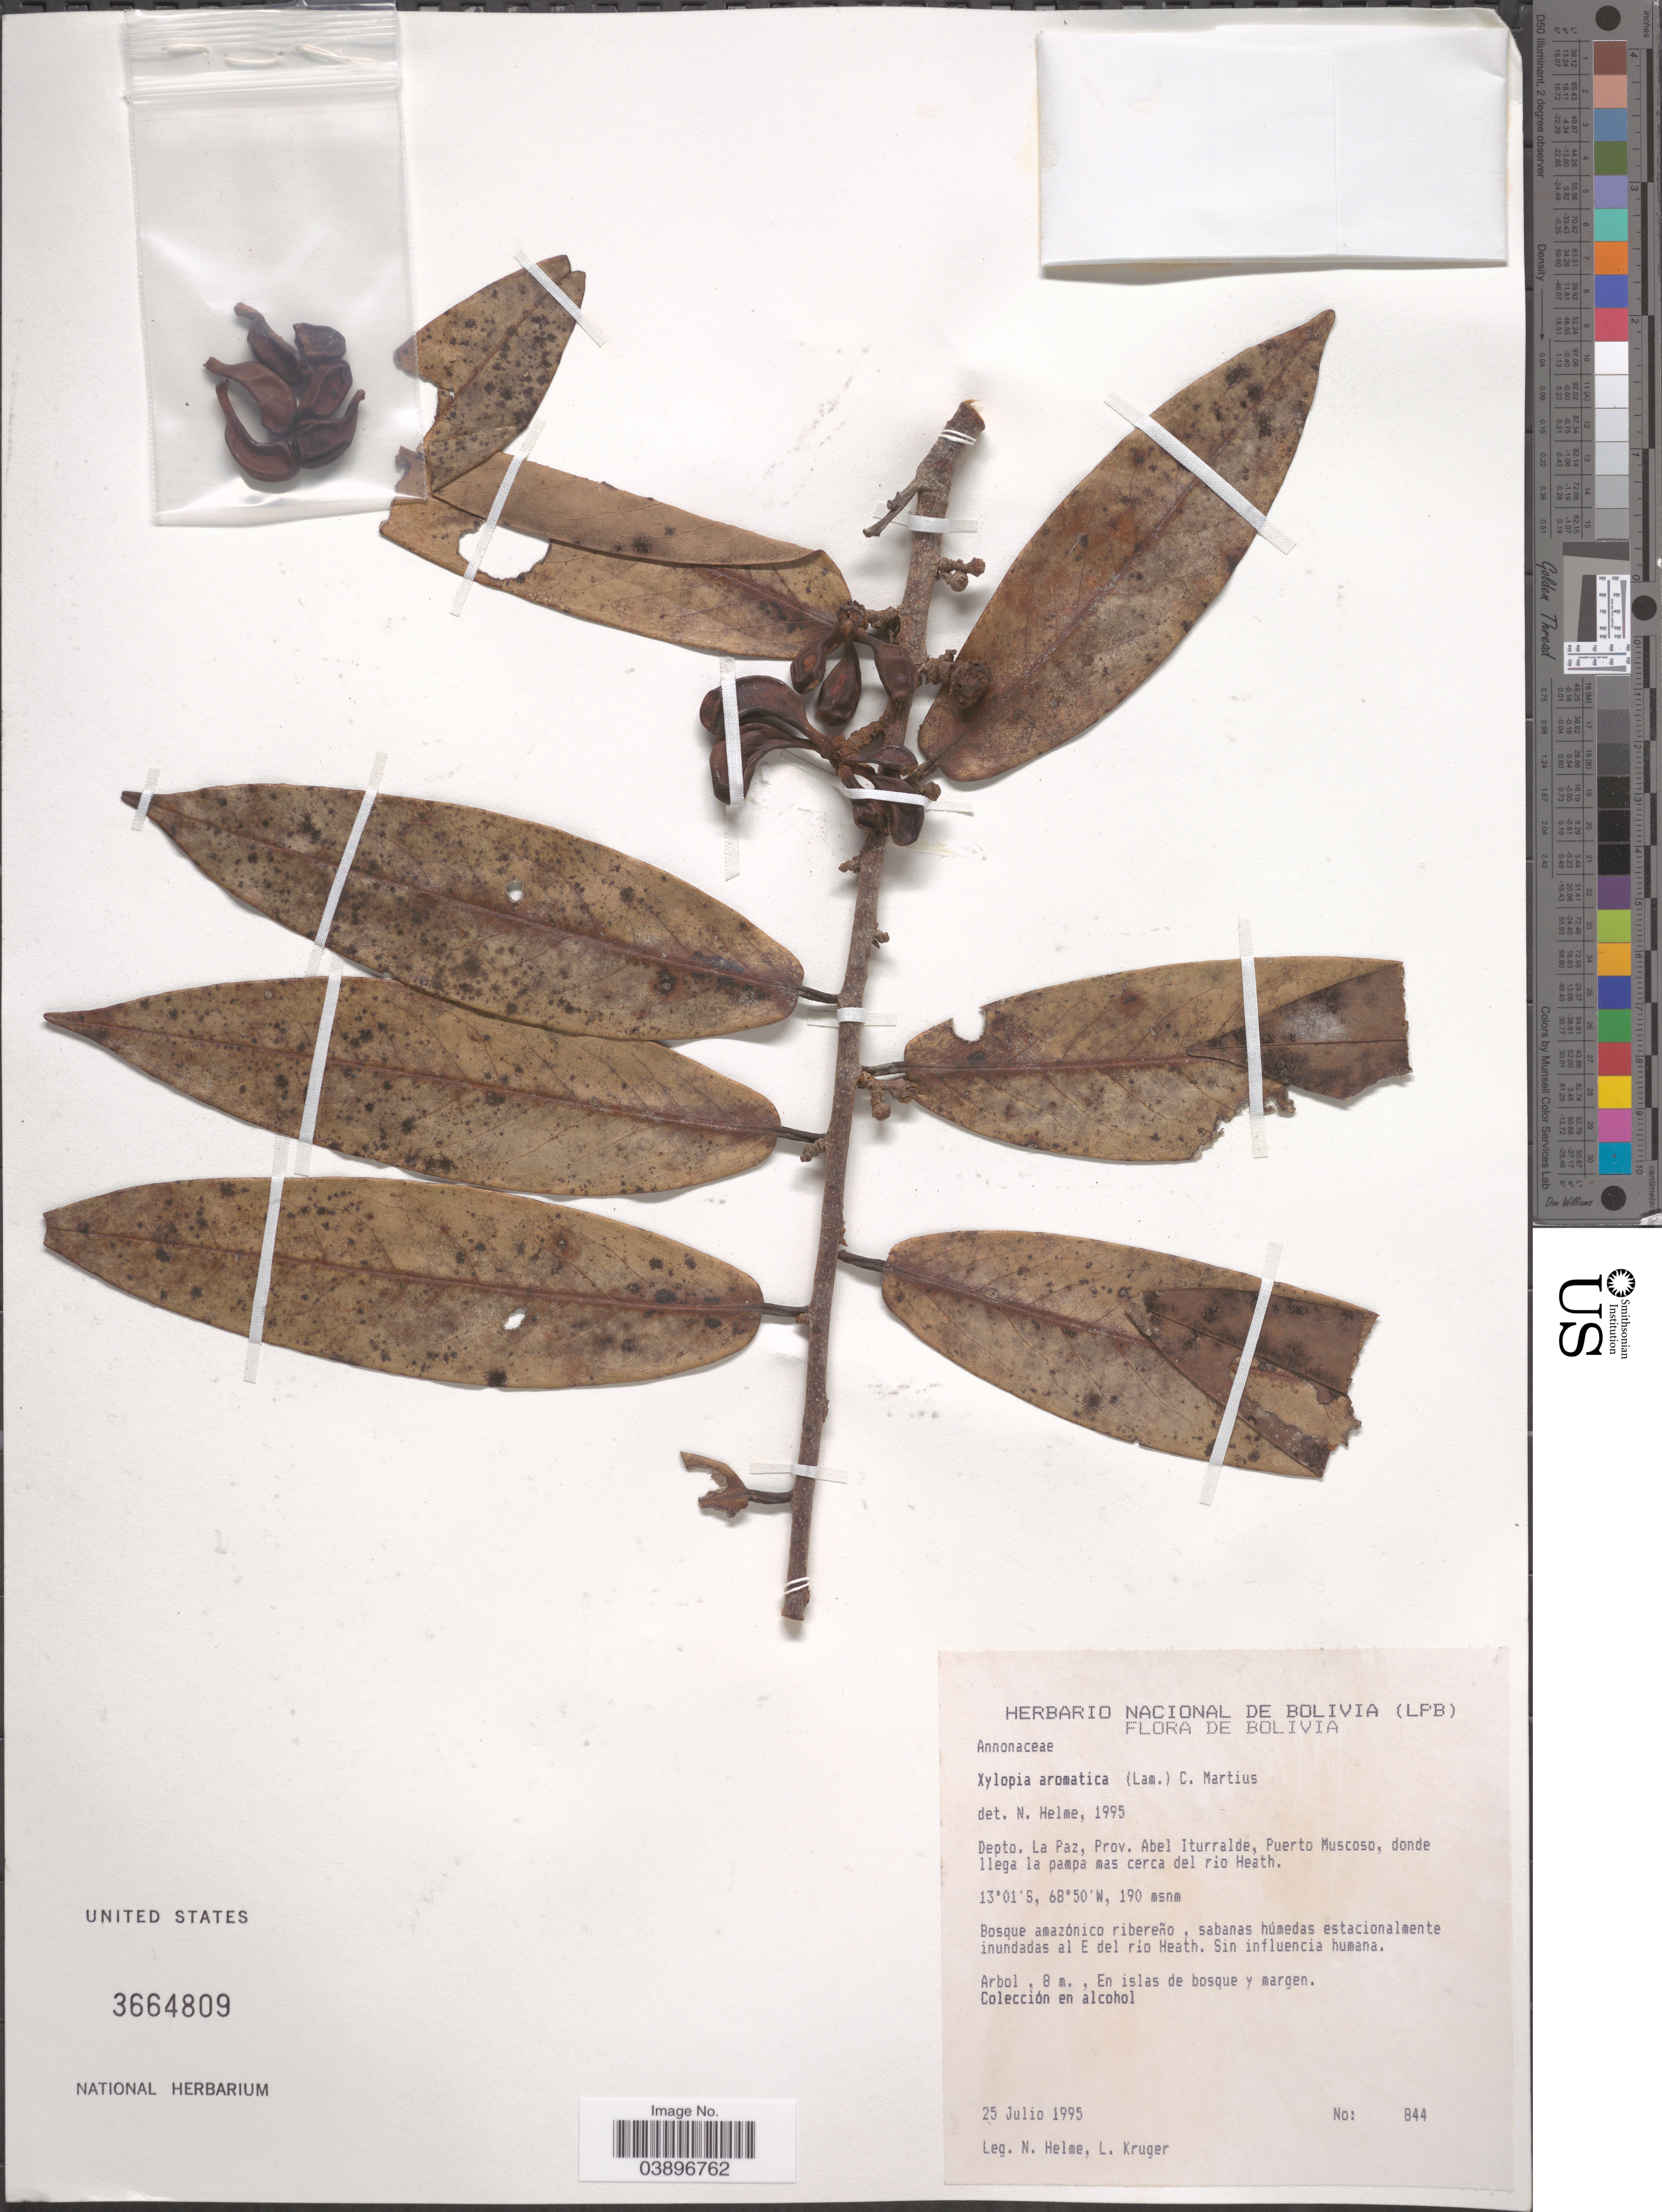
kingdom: Plantae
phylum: Tracheophyta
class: Magnoliopsida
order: Magnoliales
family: Annonaceae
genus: Xylopia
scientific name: Xylopia aromatica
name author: (Lam.) Mart.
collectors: N. Helme & L. Kruger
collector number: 844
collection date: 1995-07-25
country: Bolivia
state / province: La Paz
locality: Depto. La Paz, Prov. Abel Iturralde, Puerto Muscoso, donde llega la pampa mas cerca del río Heath.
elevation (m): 190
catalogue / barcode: US 3664809